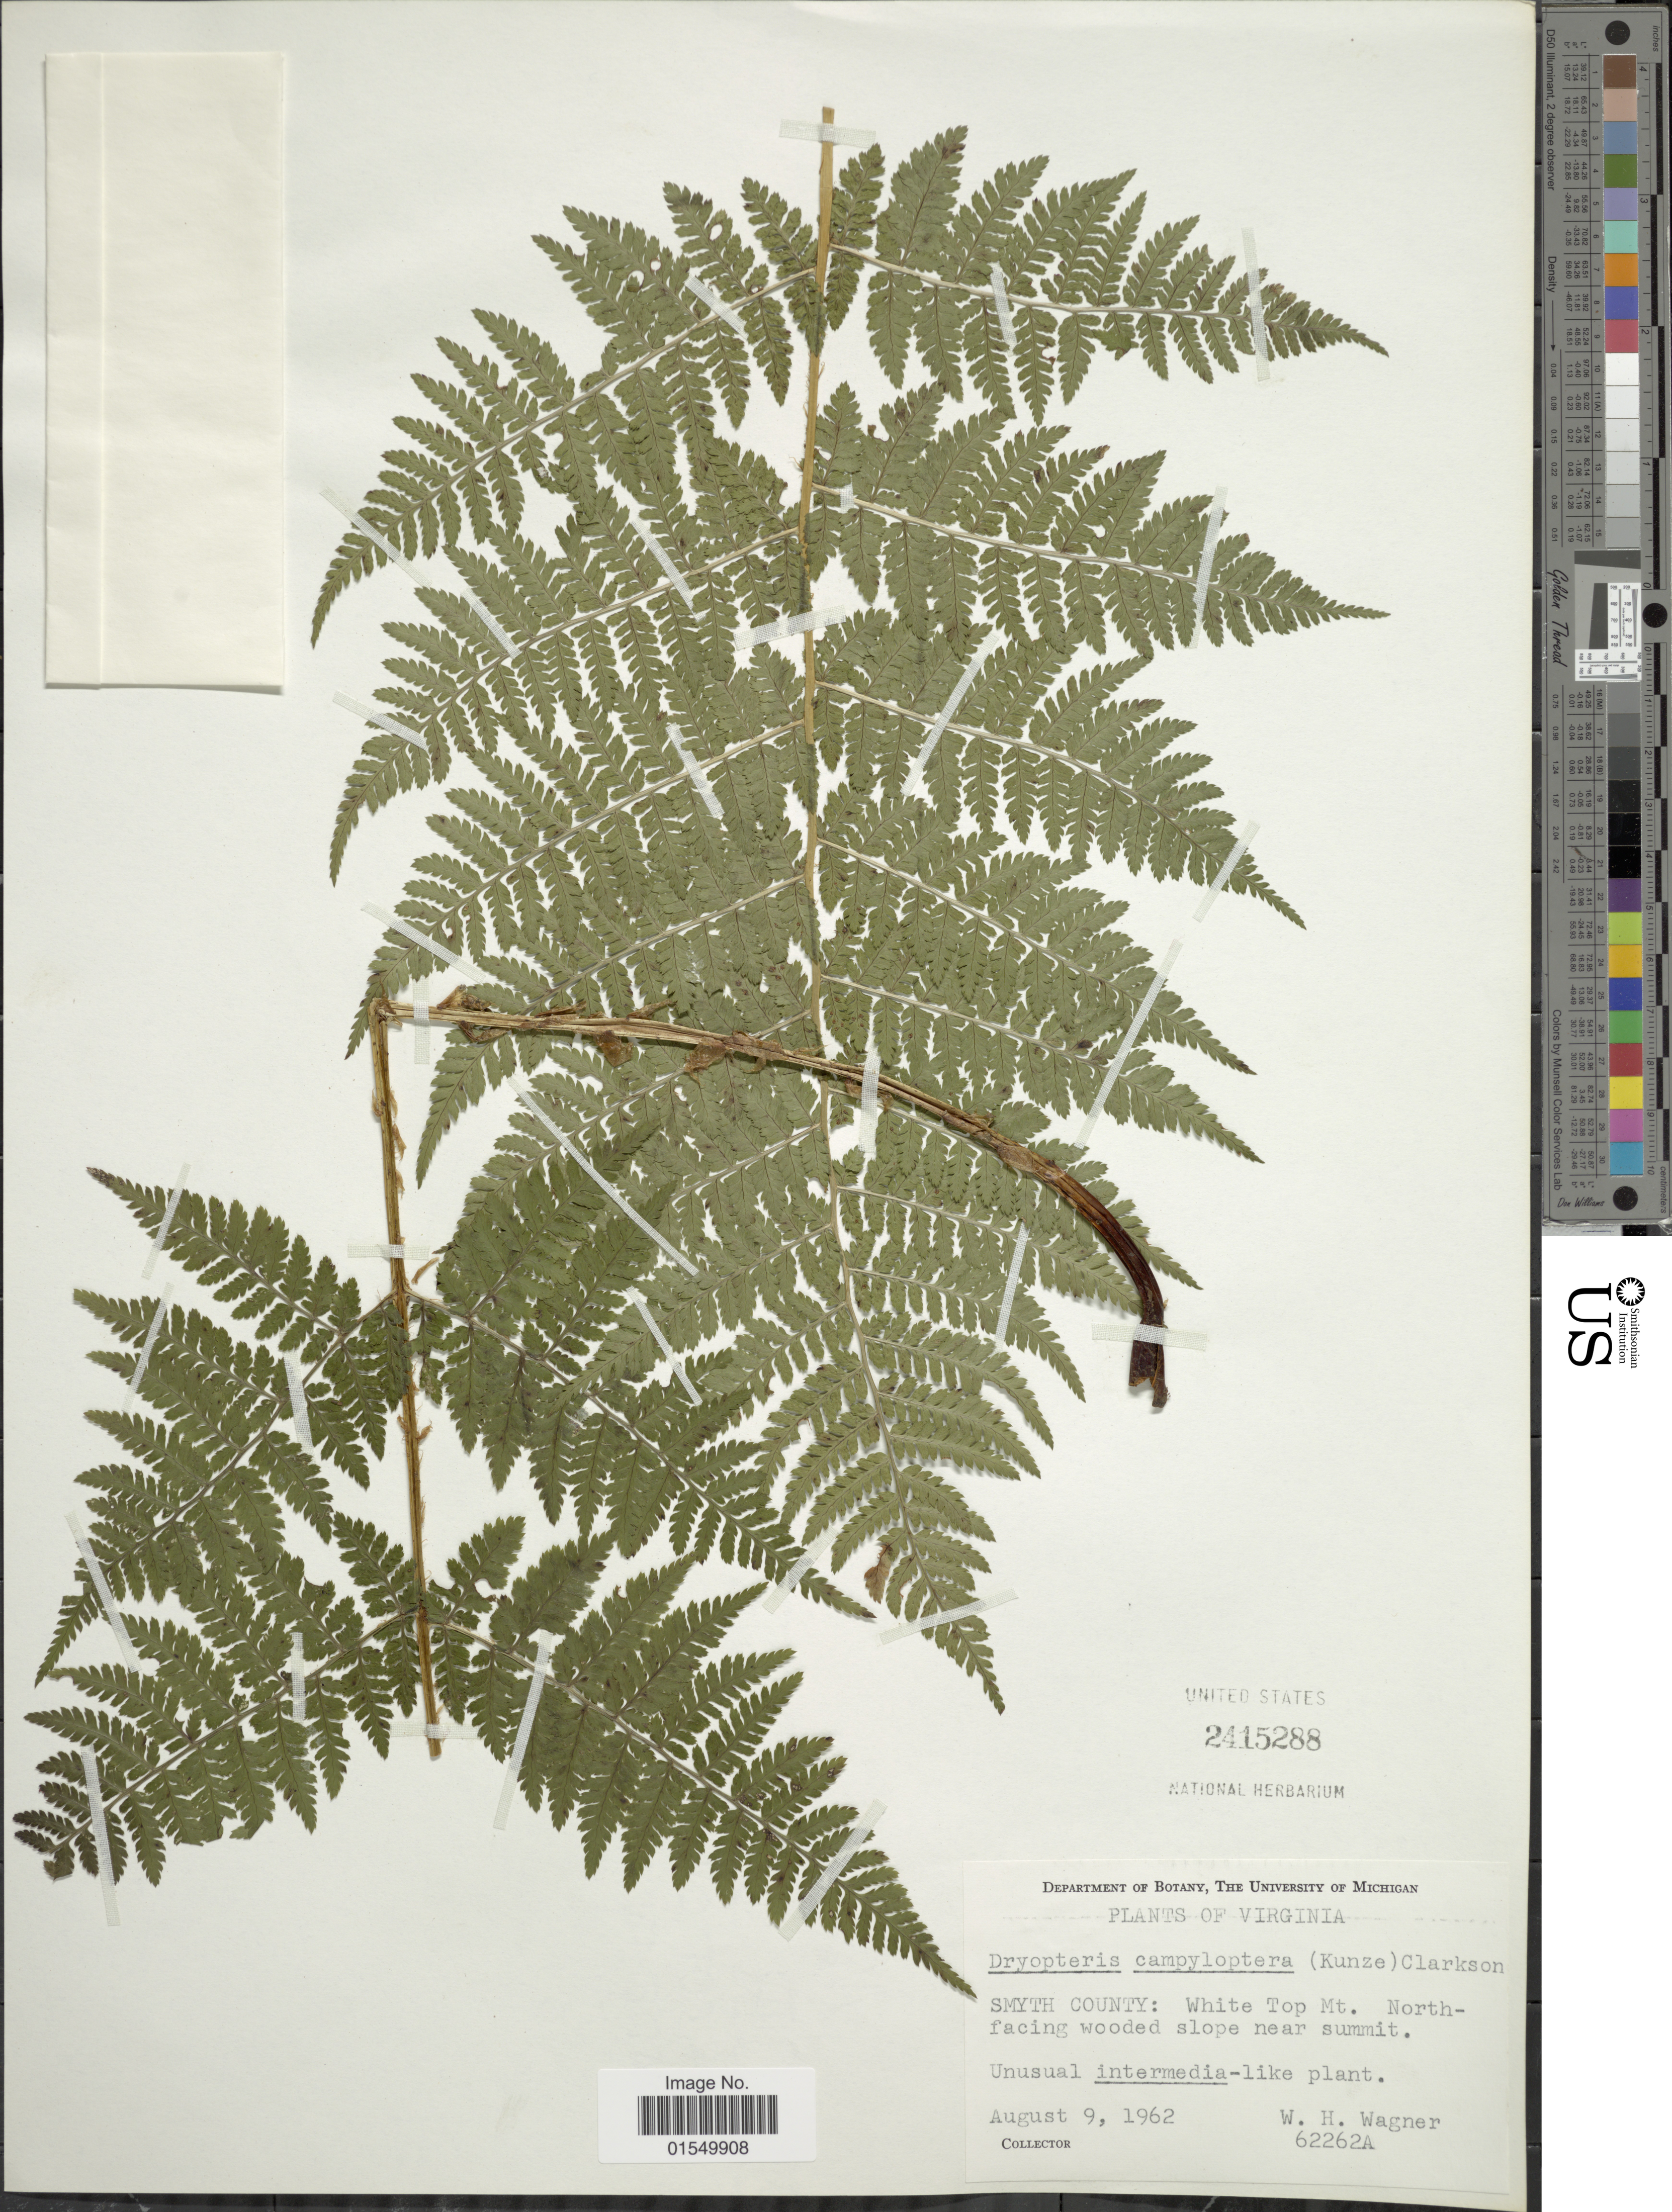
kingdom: Plantae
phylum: Tracheophyta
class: Polypodiopsida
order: Polypodiales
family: Dryopteridaceae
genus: Dryopteris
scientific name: Dryopteris campyloptera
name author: Clarkson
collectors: W. H. Wagner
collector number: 62262A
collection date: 1962-08-09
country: United States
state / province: Virginia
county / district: Smyth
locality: Smyth County: White Top Mt., North-facing wooded slope near summit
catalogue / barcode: US 2415288